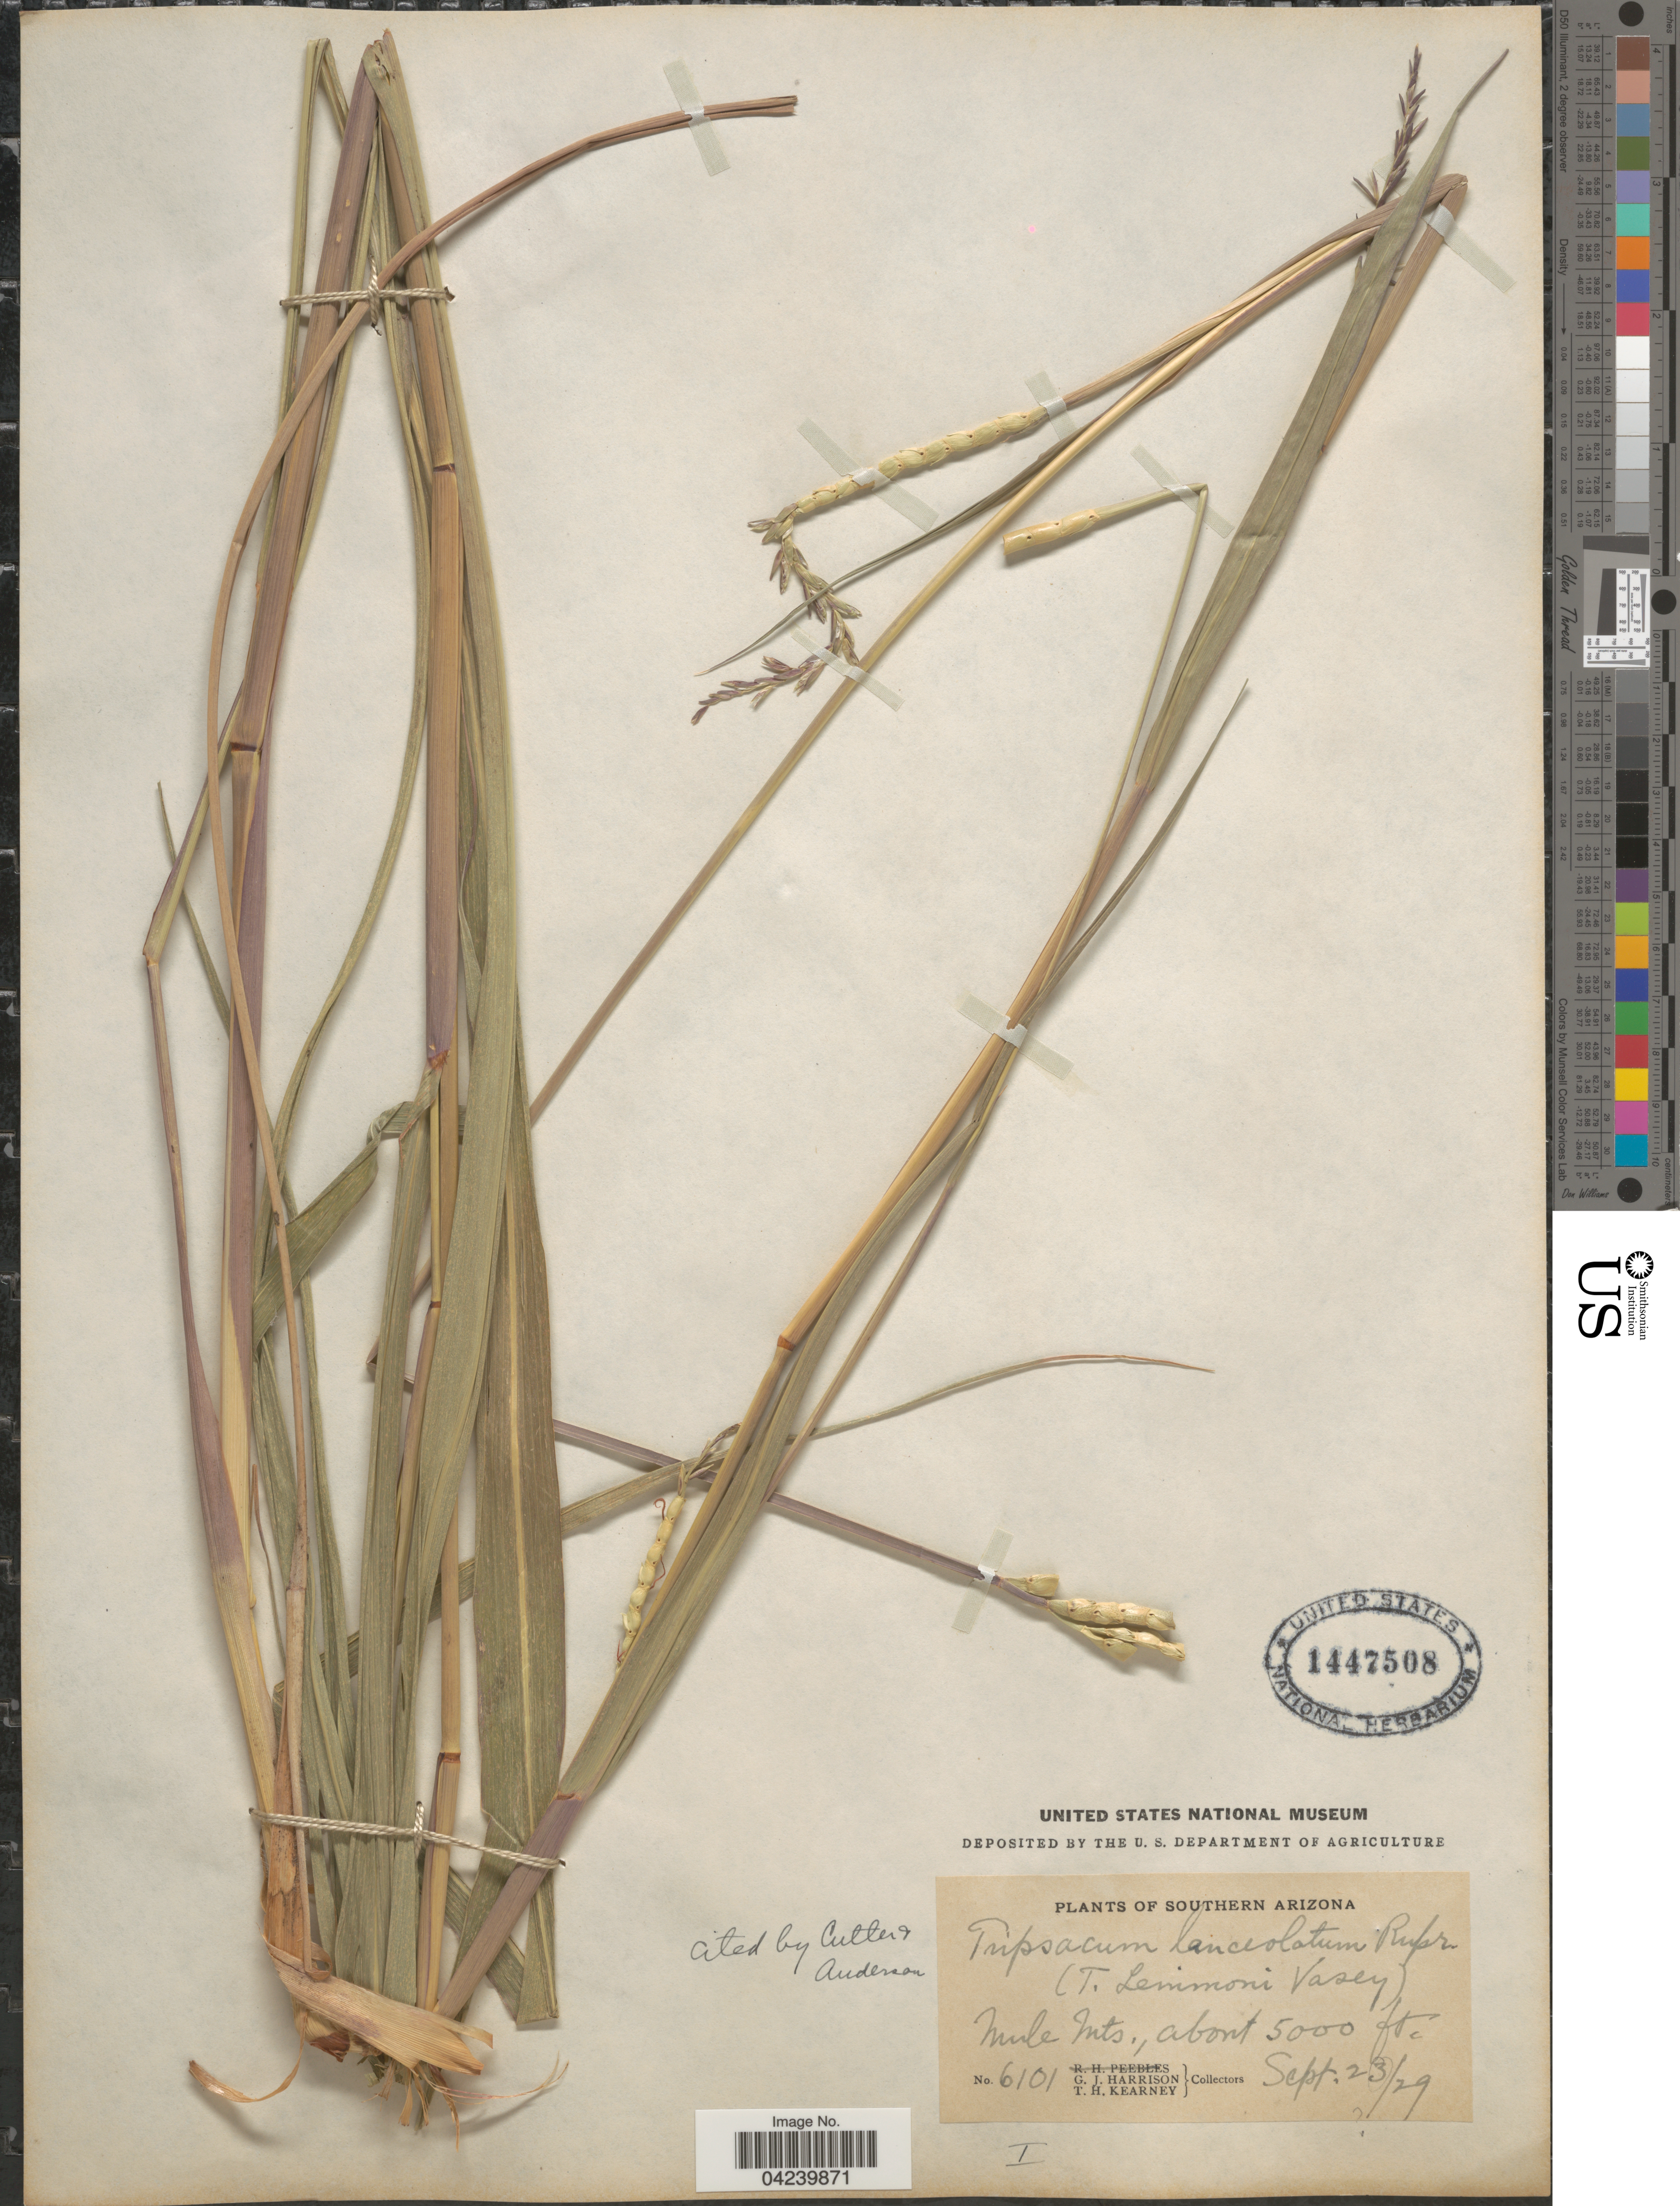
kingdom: Plantae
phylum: Tracheophyta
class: Liliopsida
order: Poales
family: Poaceae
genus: Tripsacum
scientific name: Tripsacum lanceolatum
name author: Rupr. ex E. Fourn.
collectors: G. J. Harrison & T. H. Kearney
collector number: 6101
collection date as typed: Transcribed d/m/y: 23/9/29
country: United States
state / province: Arizona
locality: Southern Arizona. Mule Mts.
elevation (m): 1524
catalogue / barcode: US 1447508